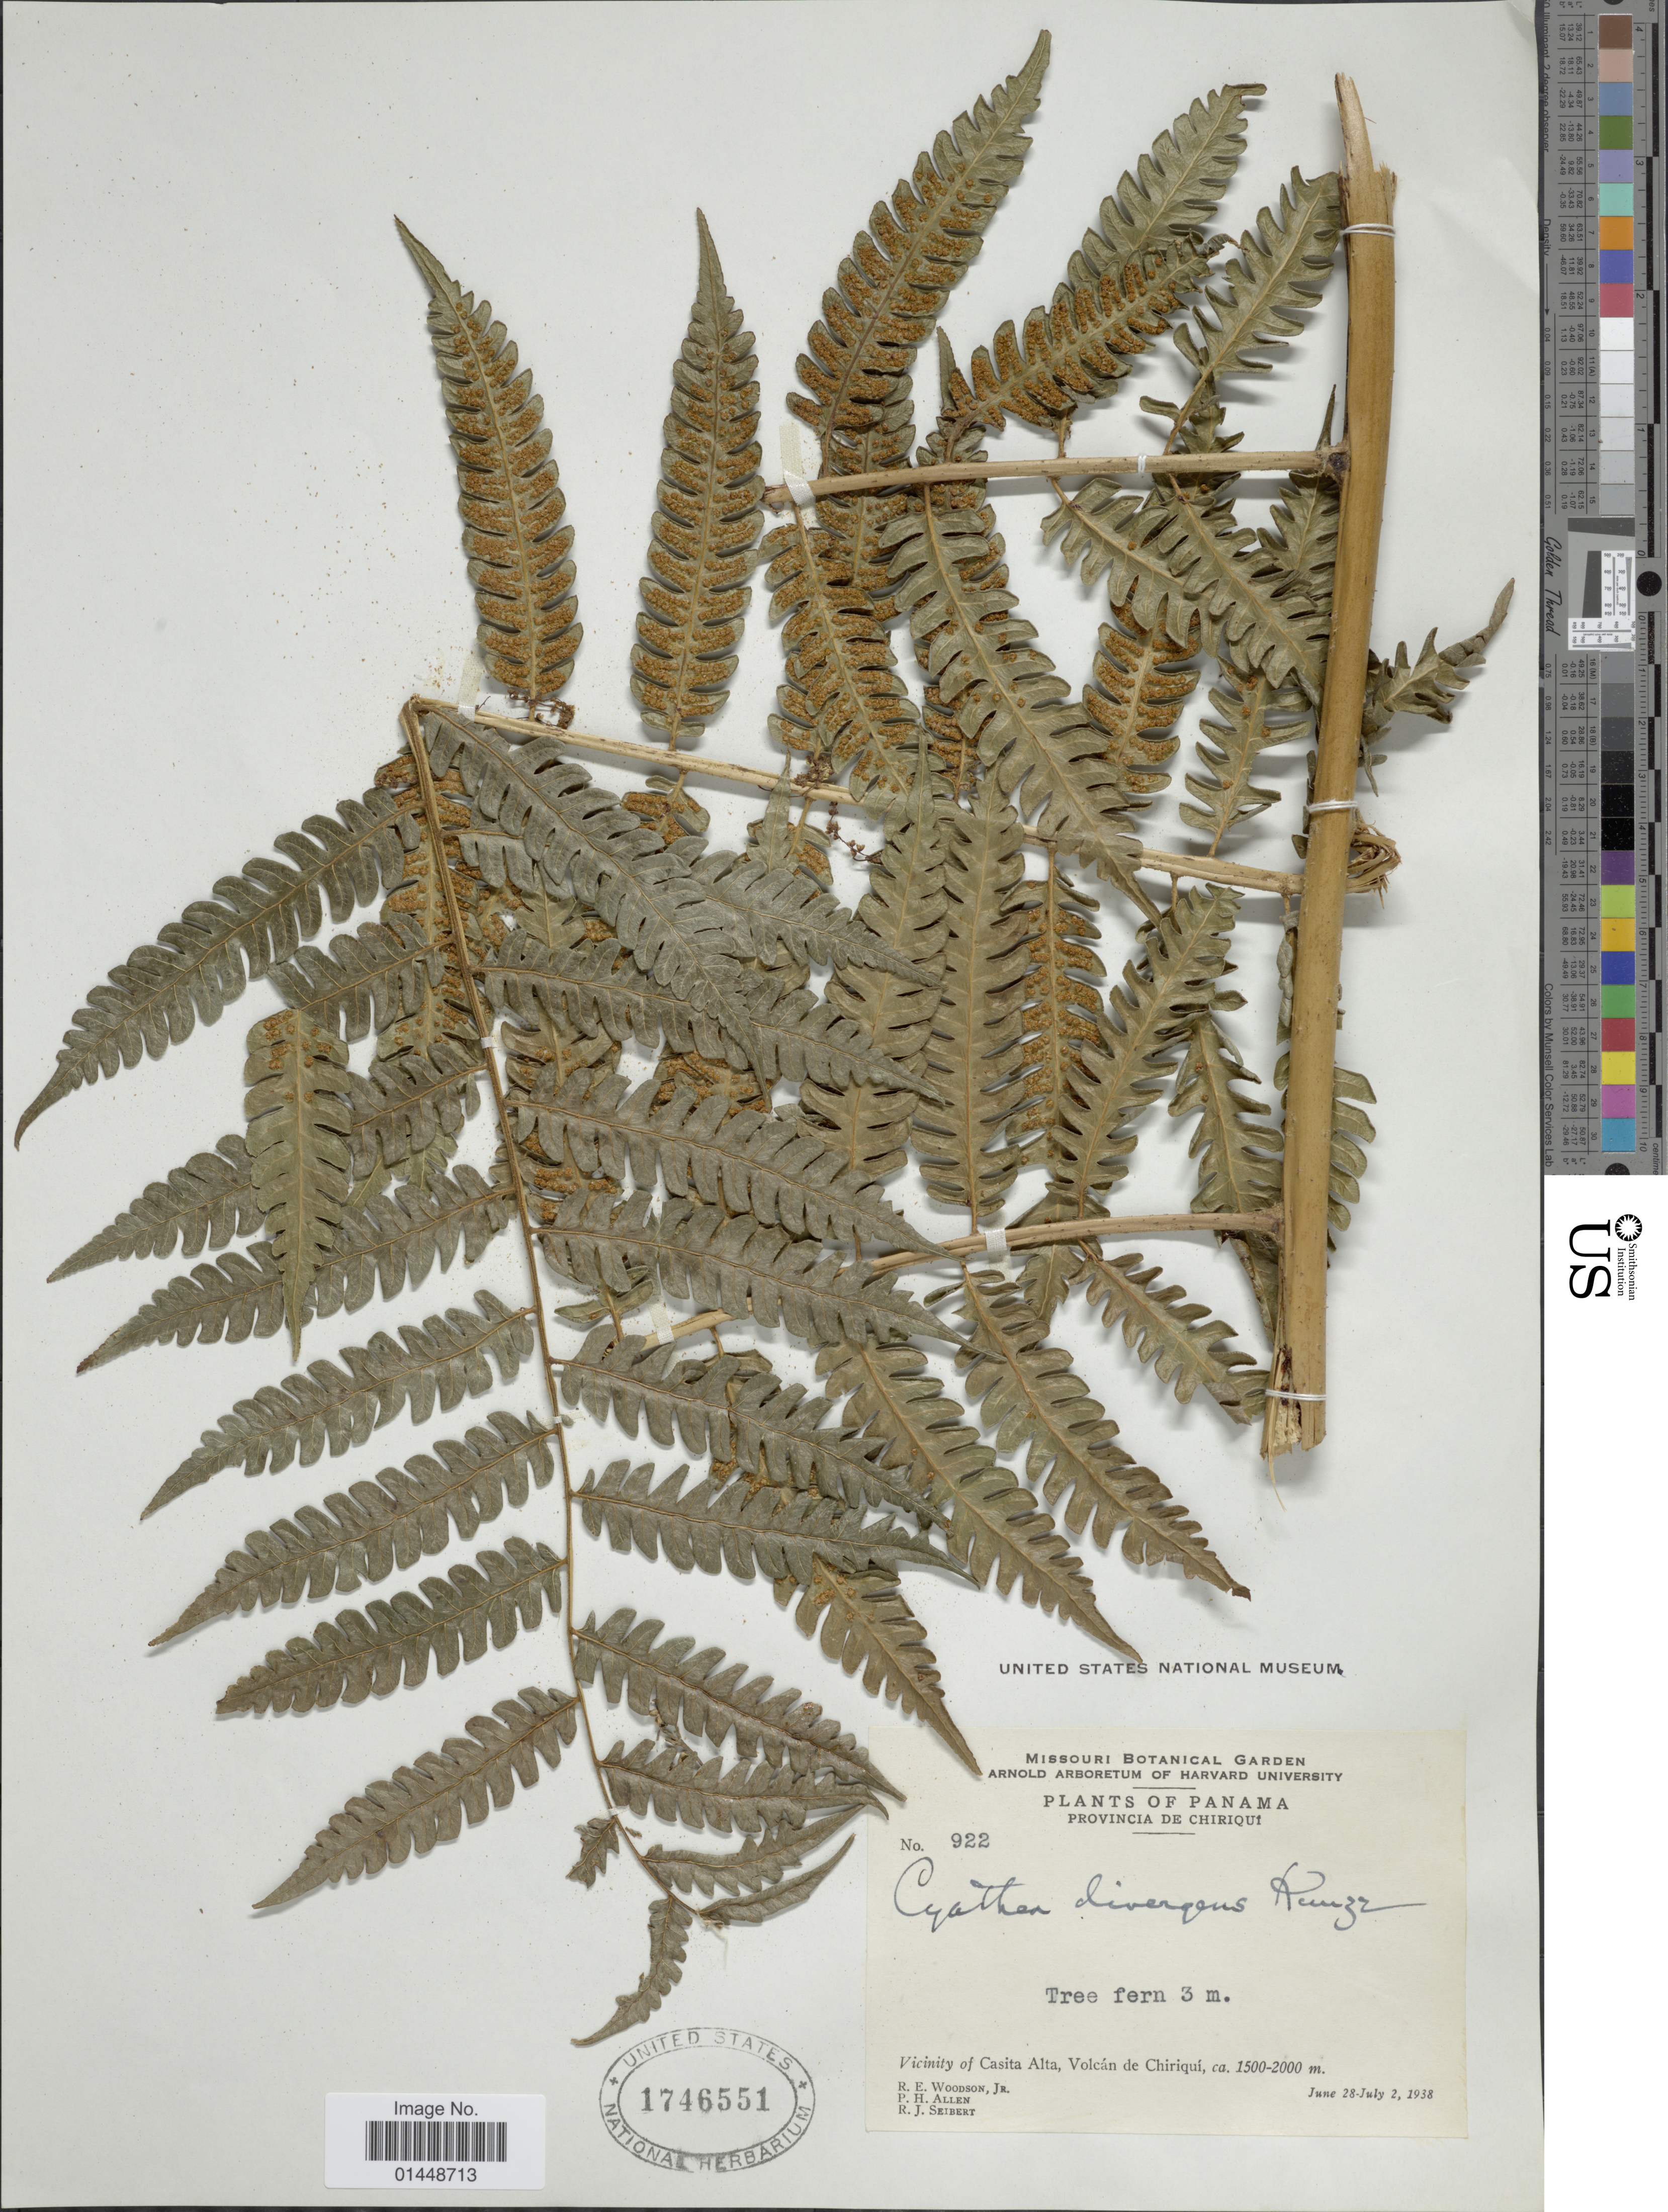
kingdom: Plantae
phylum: Tracheophyta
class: Polypodiopsida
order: Cyatheales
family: Cyatheaceae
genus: Cyathea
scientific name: Cyathea divergens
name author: Kunze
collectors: R. E. Woodson, P. H. Allen & R. J. Seibert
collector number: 922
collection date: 1938-06-28/1938-07-02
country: Panama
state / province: Chiriqui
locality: Provincia de Chiriqui. Vicinity of Casita Alta, Volcán de Chiriquí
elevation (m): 1500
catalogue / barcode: US 1746551